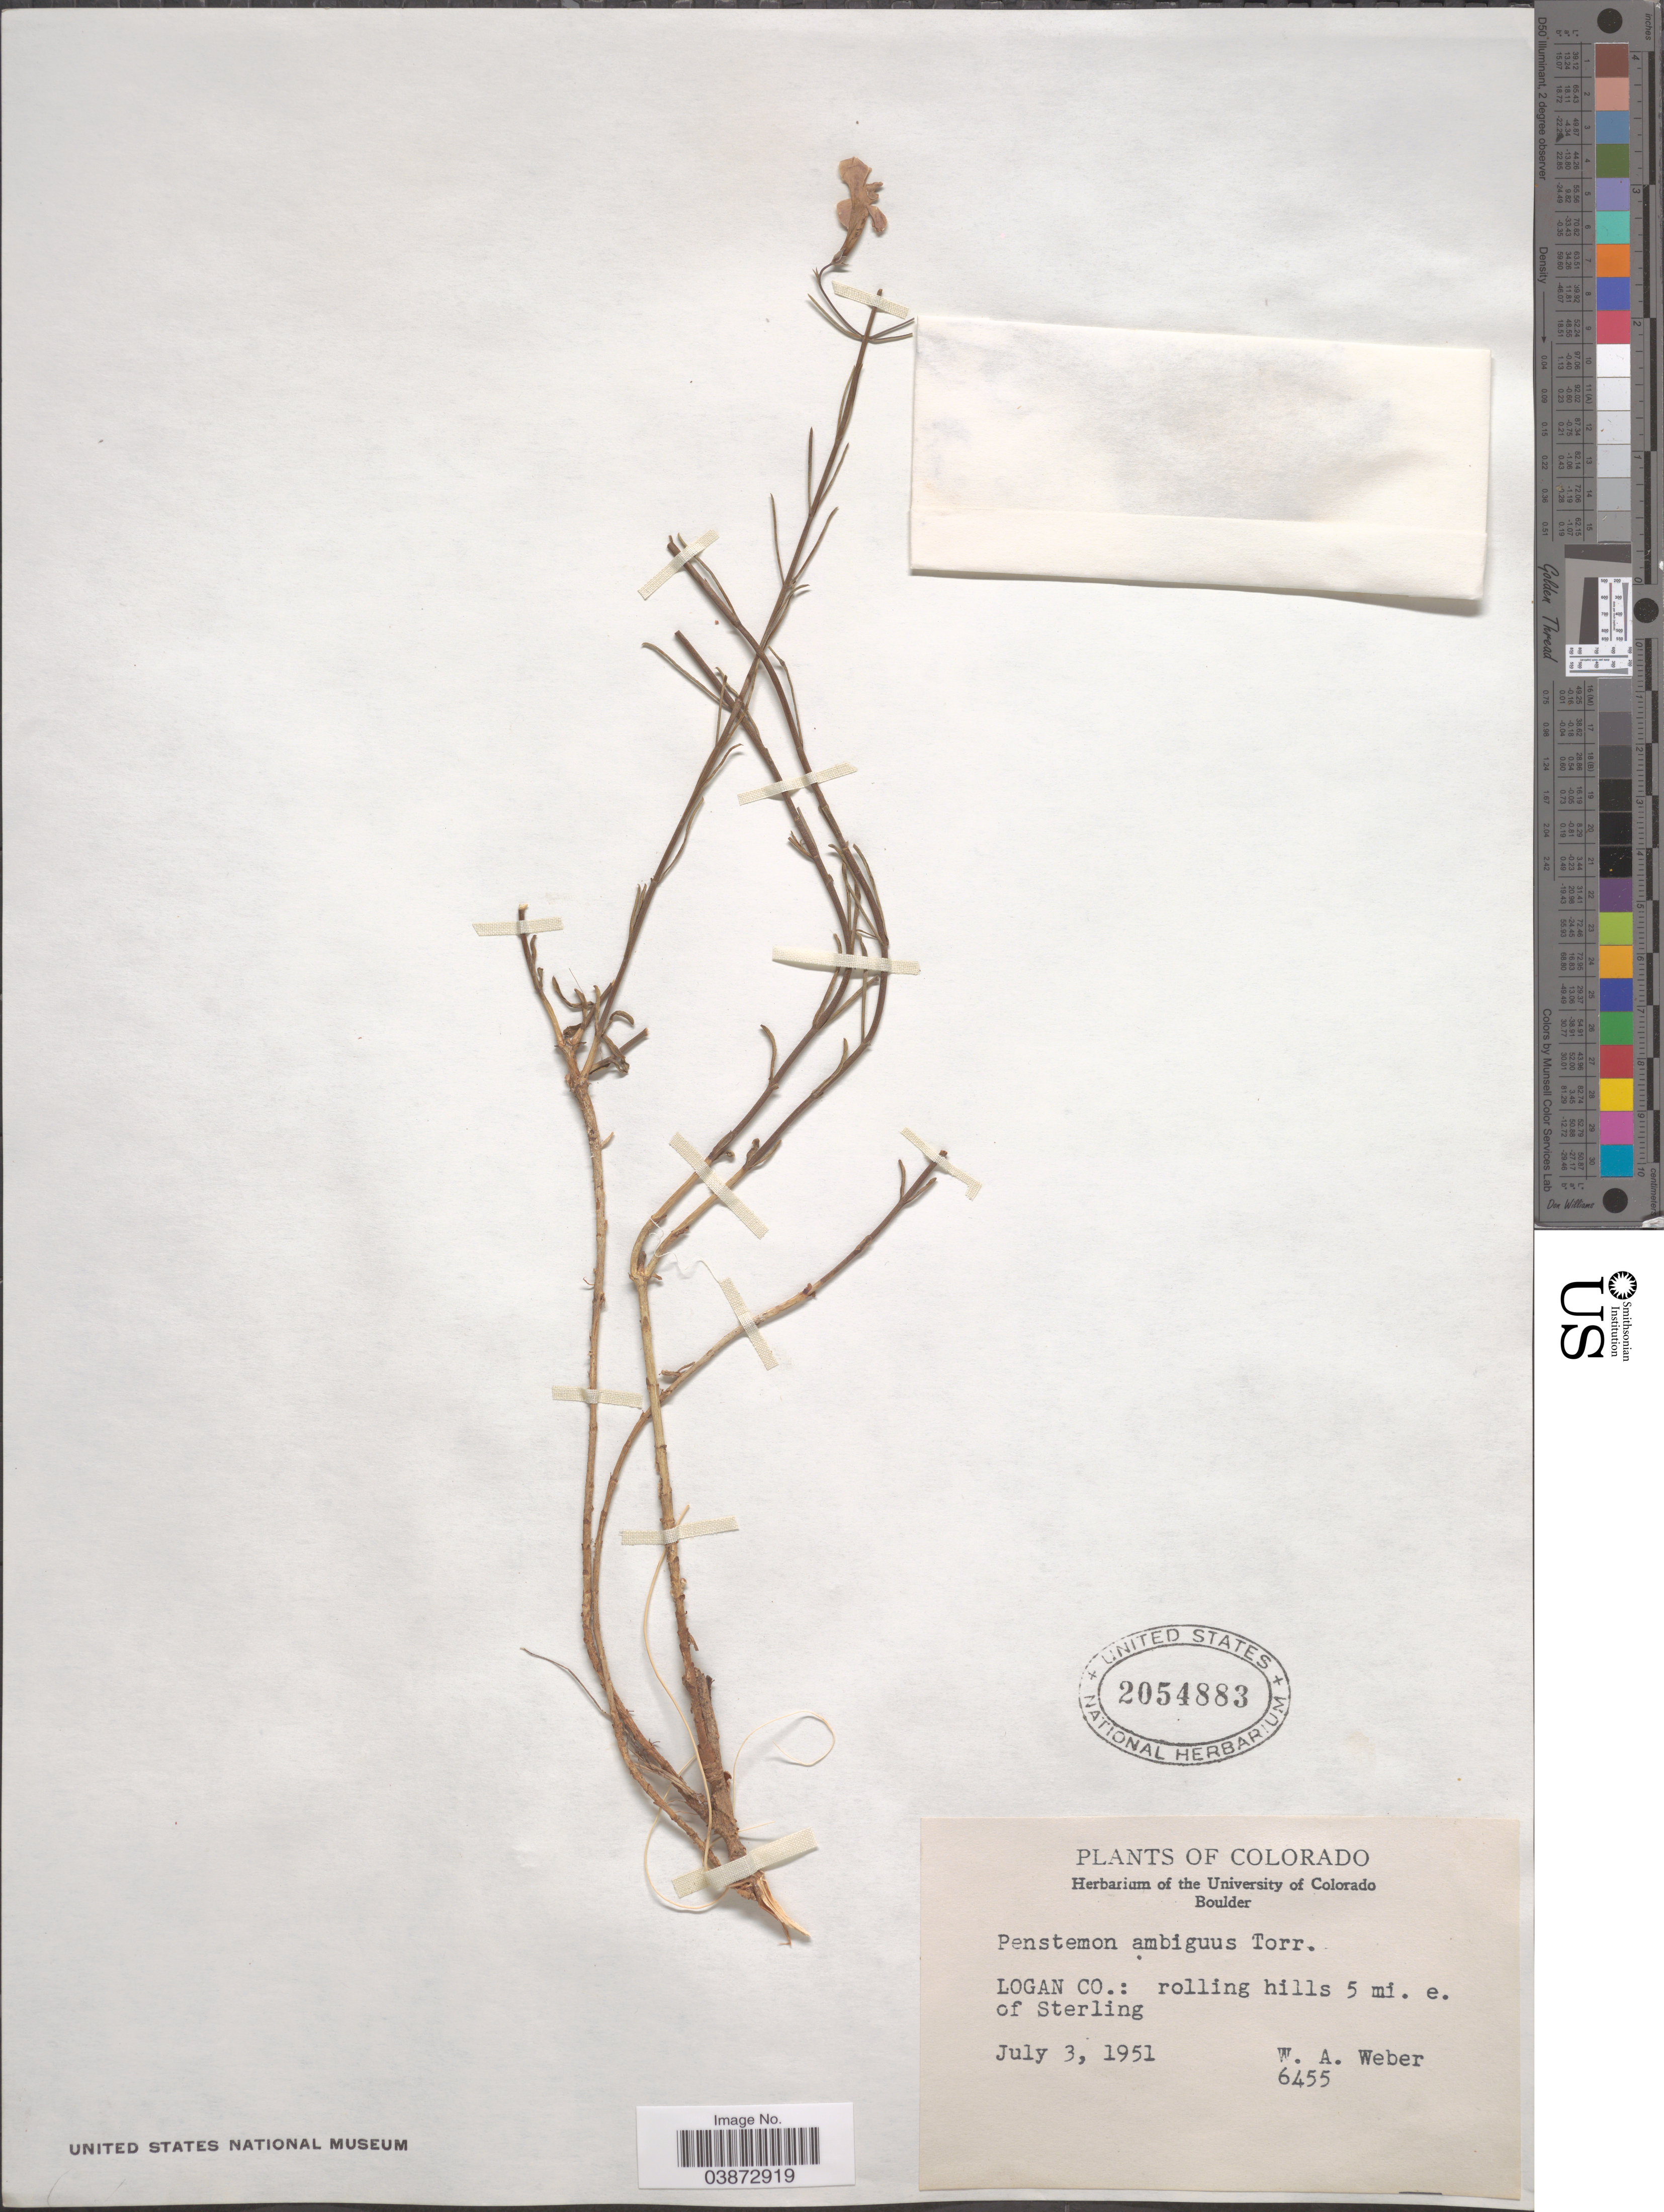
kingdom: Plantae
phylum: Tracheophyta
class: Magnoliopsida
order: Lamiales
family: Plantaginaceae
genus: Penstemon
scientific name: Penstemon ambiguus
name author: Torr.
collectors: W. A. Weber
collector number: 6455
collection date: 1951-07-03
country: United States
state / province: Colorado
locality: Logan Co.: rolling hills 5 mi. e. of Sterling.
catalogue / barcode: US 2054883